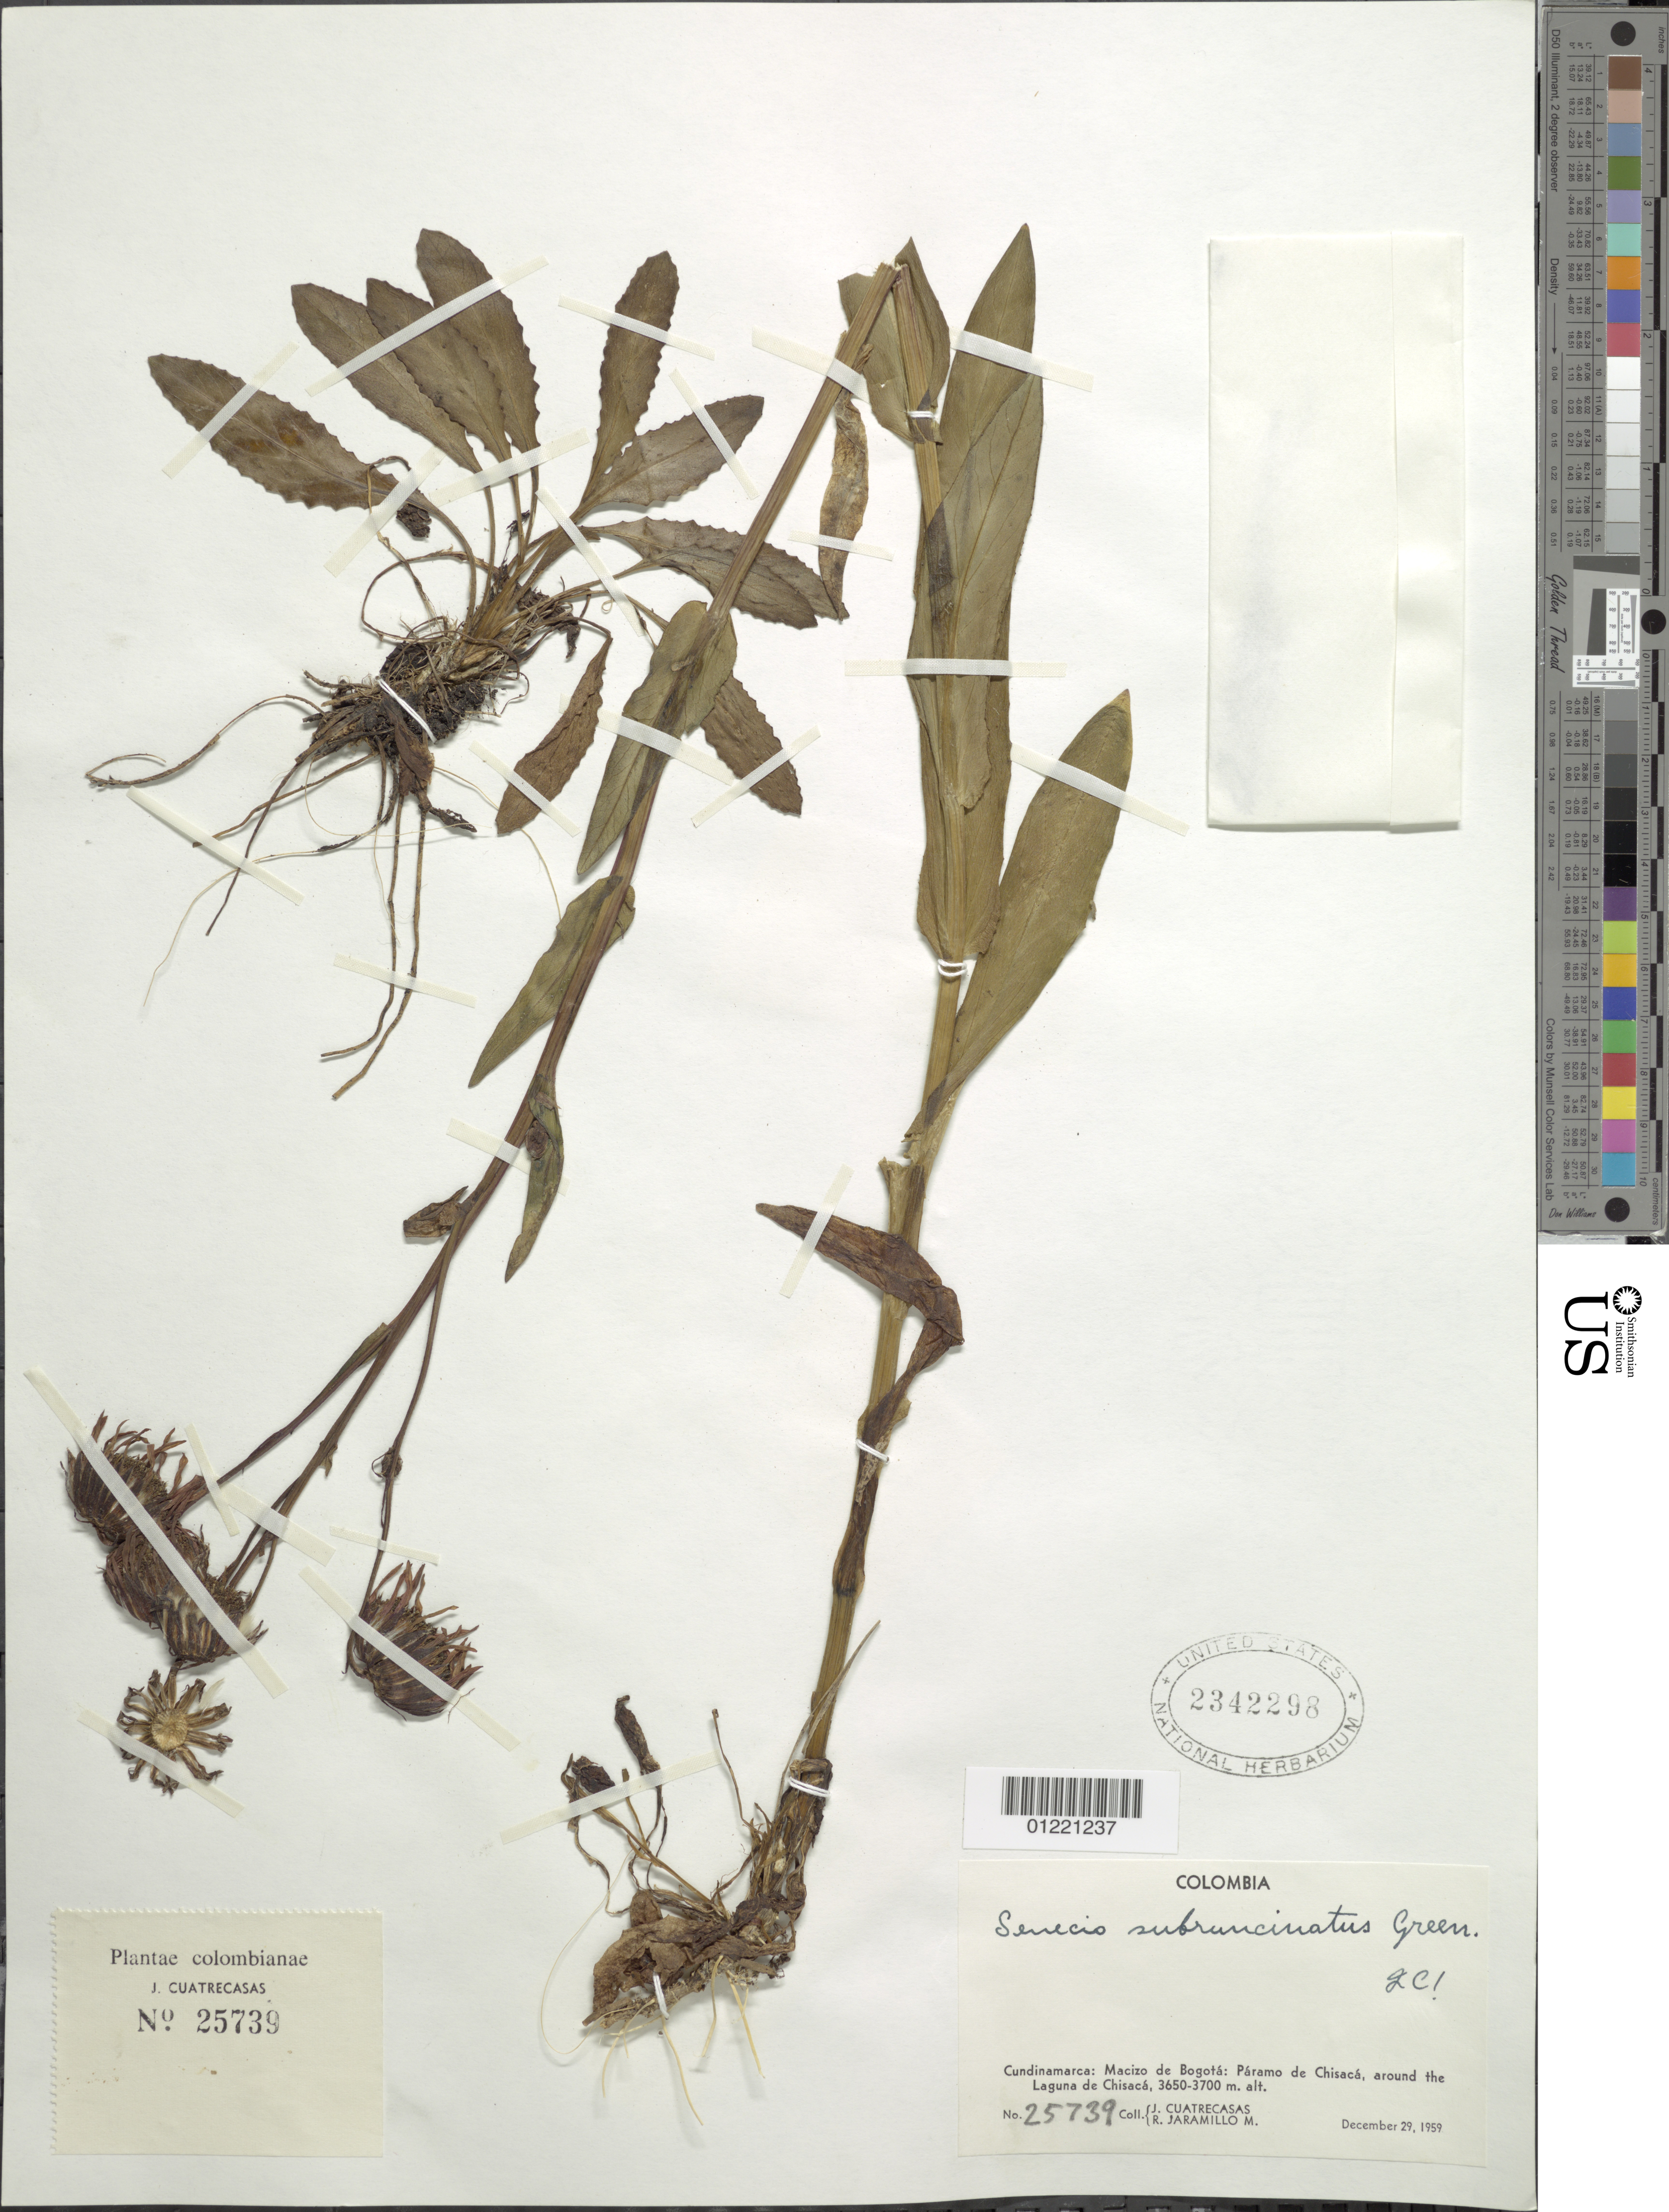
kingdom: Plantae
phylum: Tracheophyta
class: Magnoliopsida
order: Asterales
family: Asteraceae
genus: Senecio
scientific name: Senecio subruncinatus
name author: Greenm.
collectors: J. Cuatrecasas & R. Jaramillo M.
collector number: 25739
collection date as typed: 29 Dec 1959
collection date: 1959-12-29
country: Colombia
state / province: Cundinamarca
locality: Macizo de Bogotá, Páramo de Chisacá, around Laguna de Chisacá.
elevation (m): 3650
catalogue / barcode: US 2342298